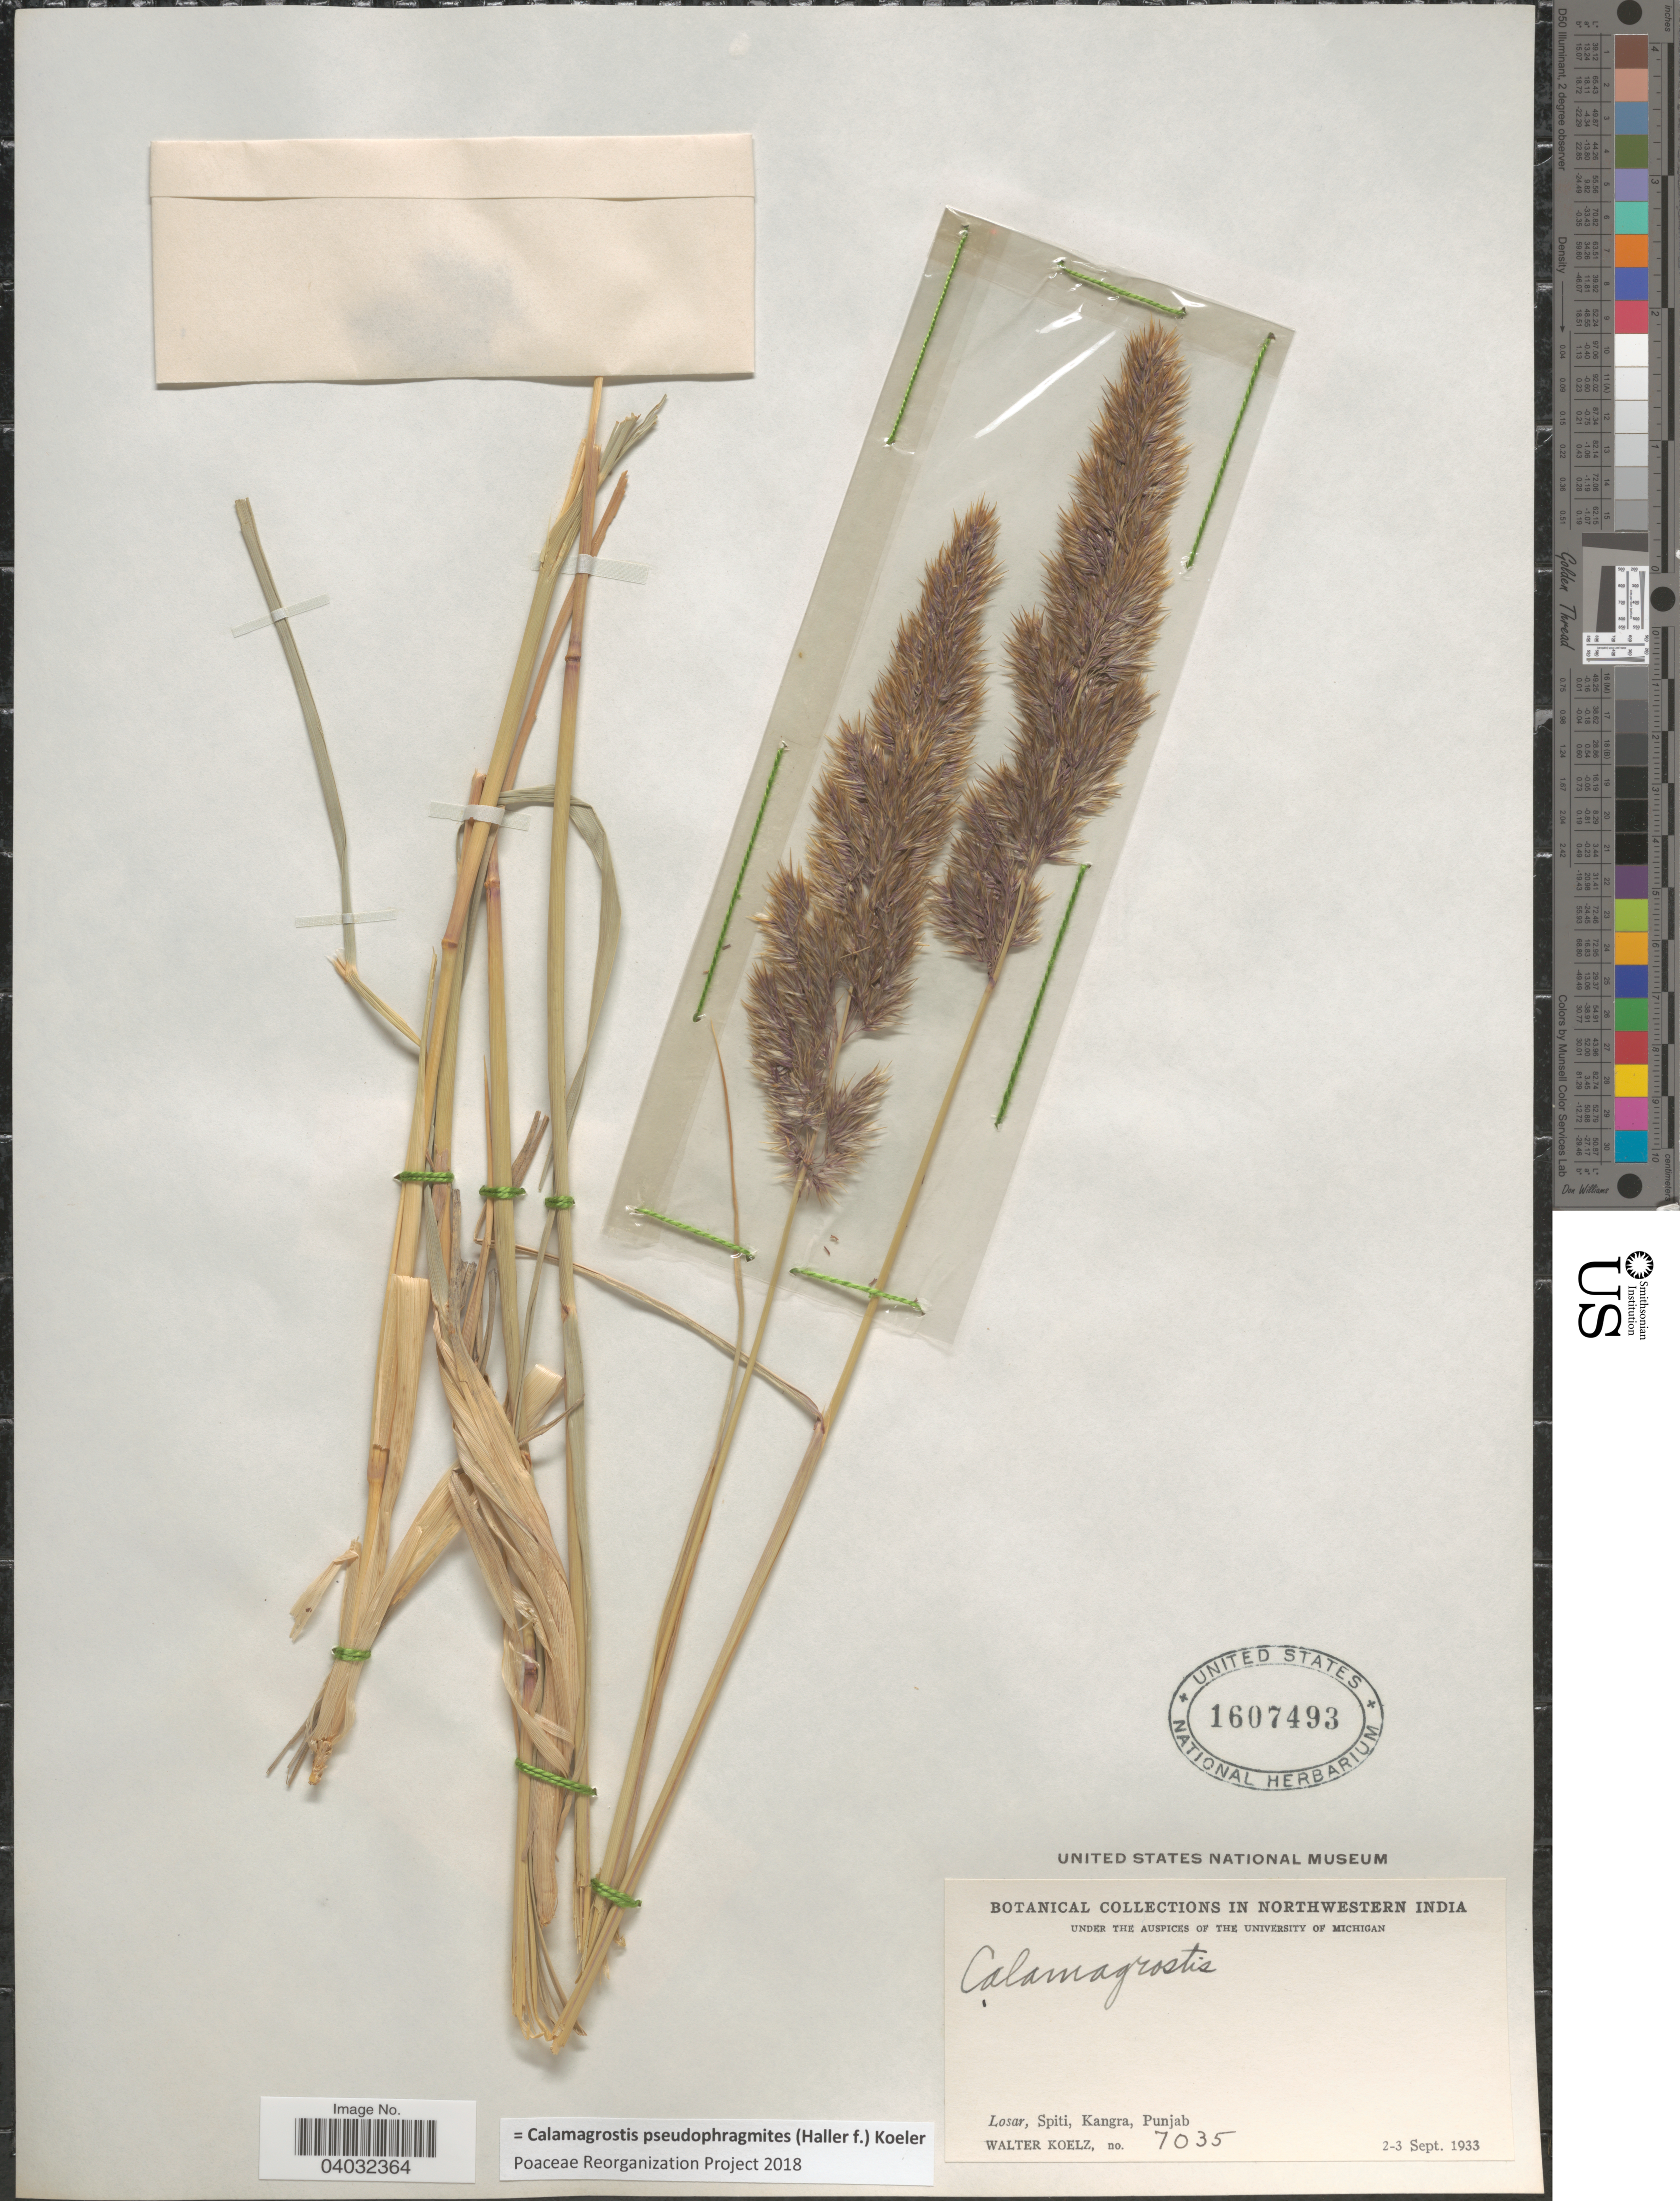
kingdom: Plantae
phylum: Tracheophyta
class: Liliopsida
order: Poales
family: Poaceae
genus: Calamagrostis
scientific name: Calamagrostis pseudophragmites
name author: (Haller f.) Koeler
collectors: W. N. Koelz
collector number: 7035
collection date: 1933-09-02/1933-09-03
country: India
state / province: Punjab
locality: Northwestern India. Losar, Spiti, Kangra.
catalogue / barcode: US 1607493